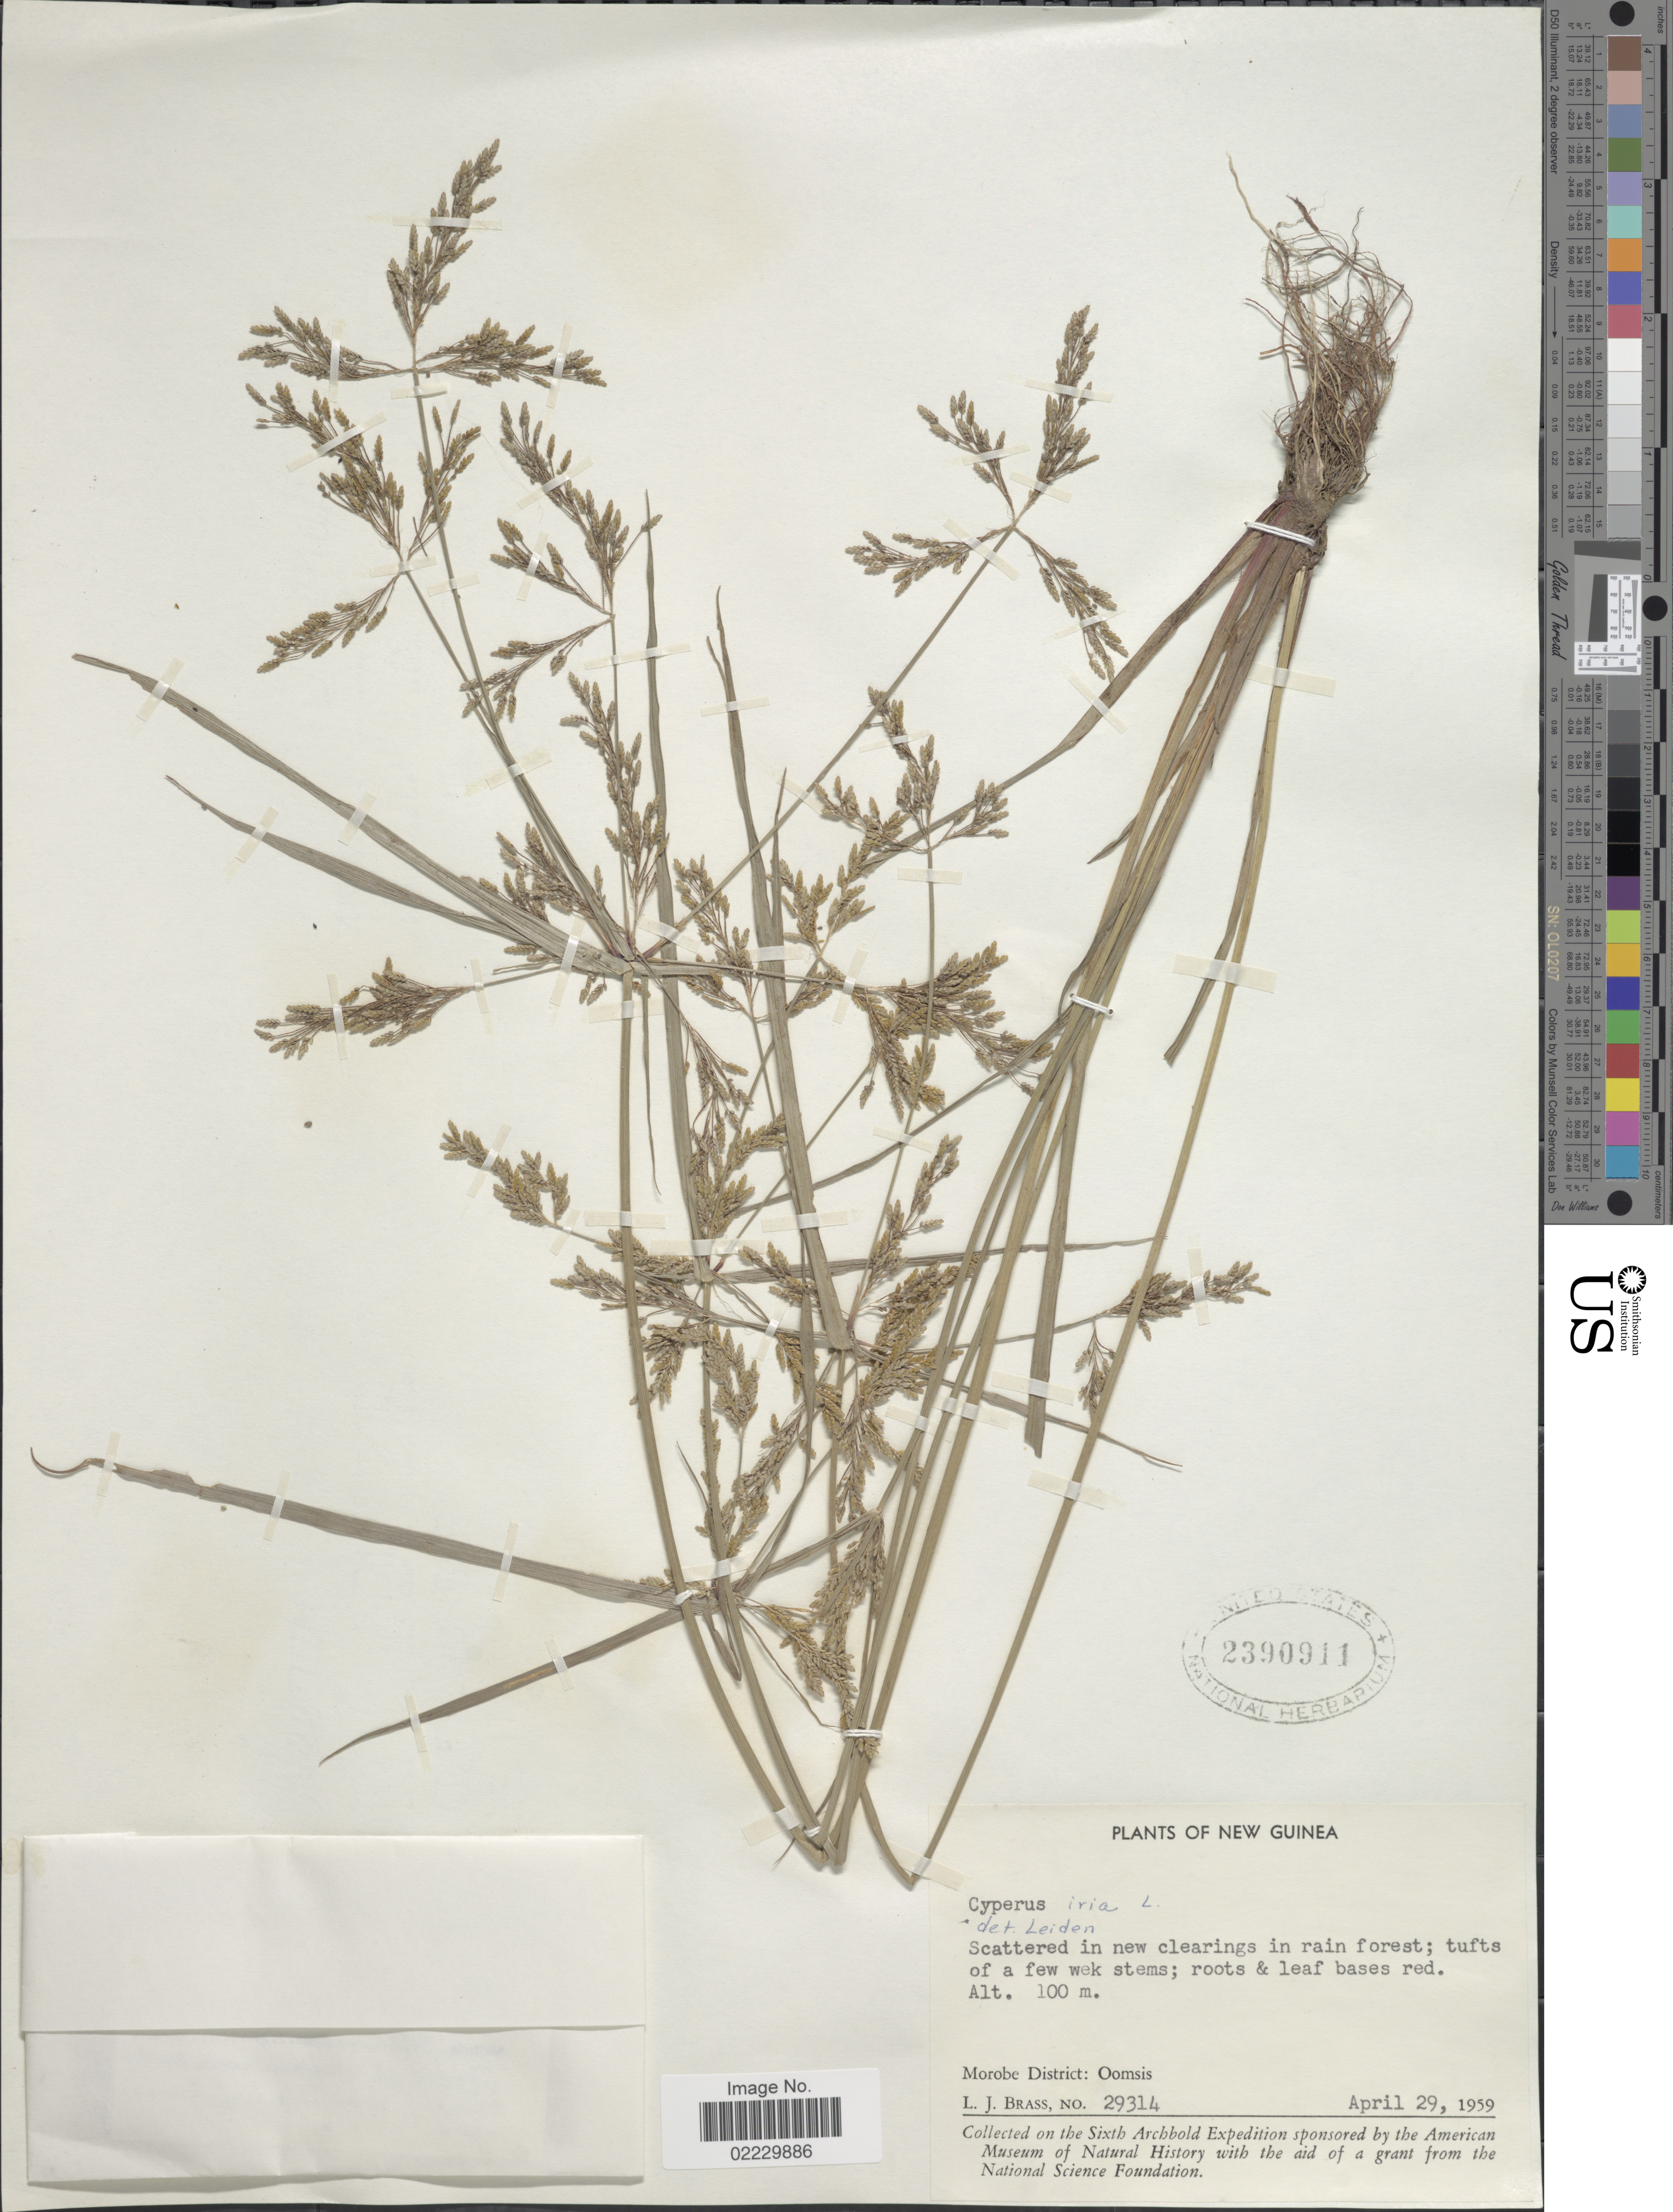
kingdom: Plantae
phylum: Tracheophyta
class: Liliopsida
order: Poales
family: Cyperaceae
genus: Cyperus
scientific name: Cyperus iria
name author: L.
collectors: L. J. Brass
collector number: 29314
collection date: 1959-04-29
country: Papua New Guinea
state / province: Morobe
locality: Oomsis.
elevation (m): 100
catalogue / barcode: US 2390911